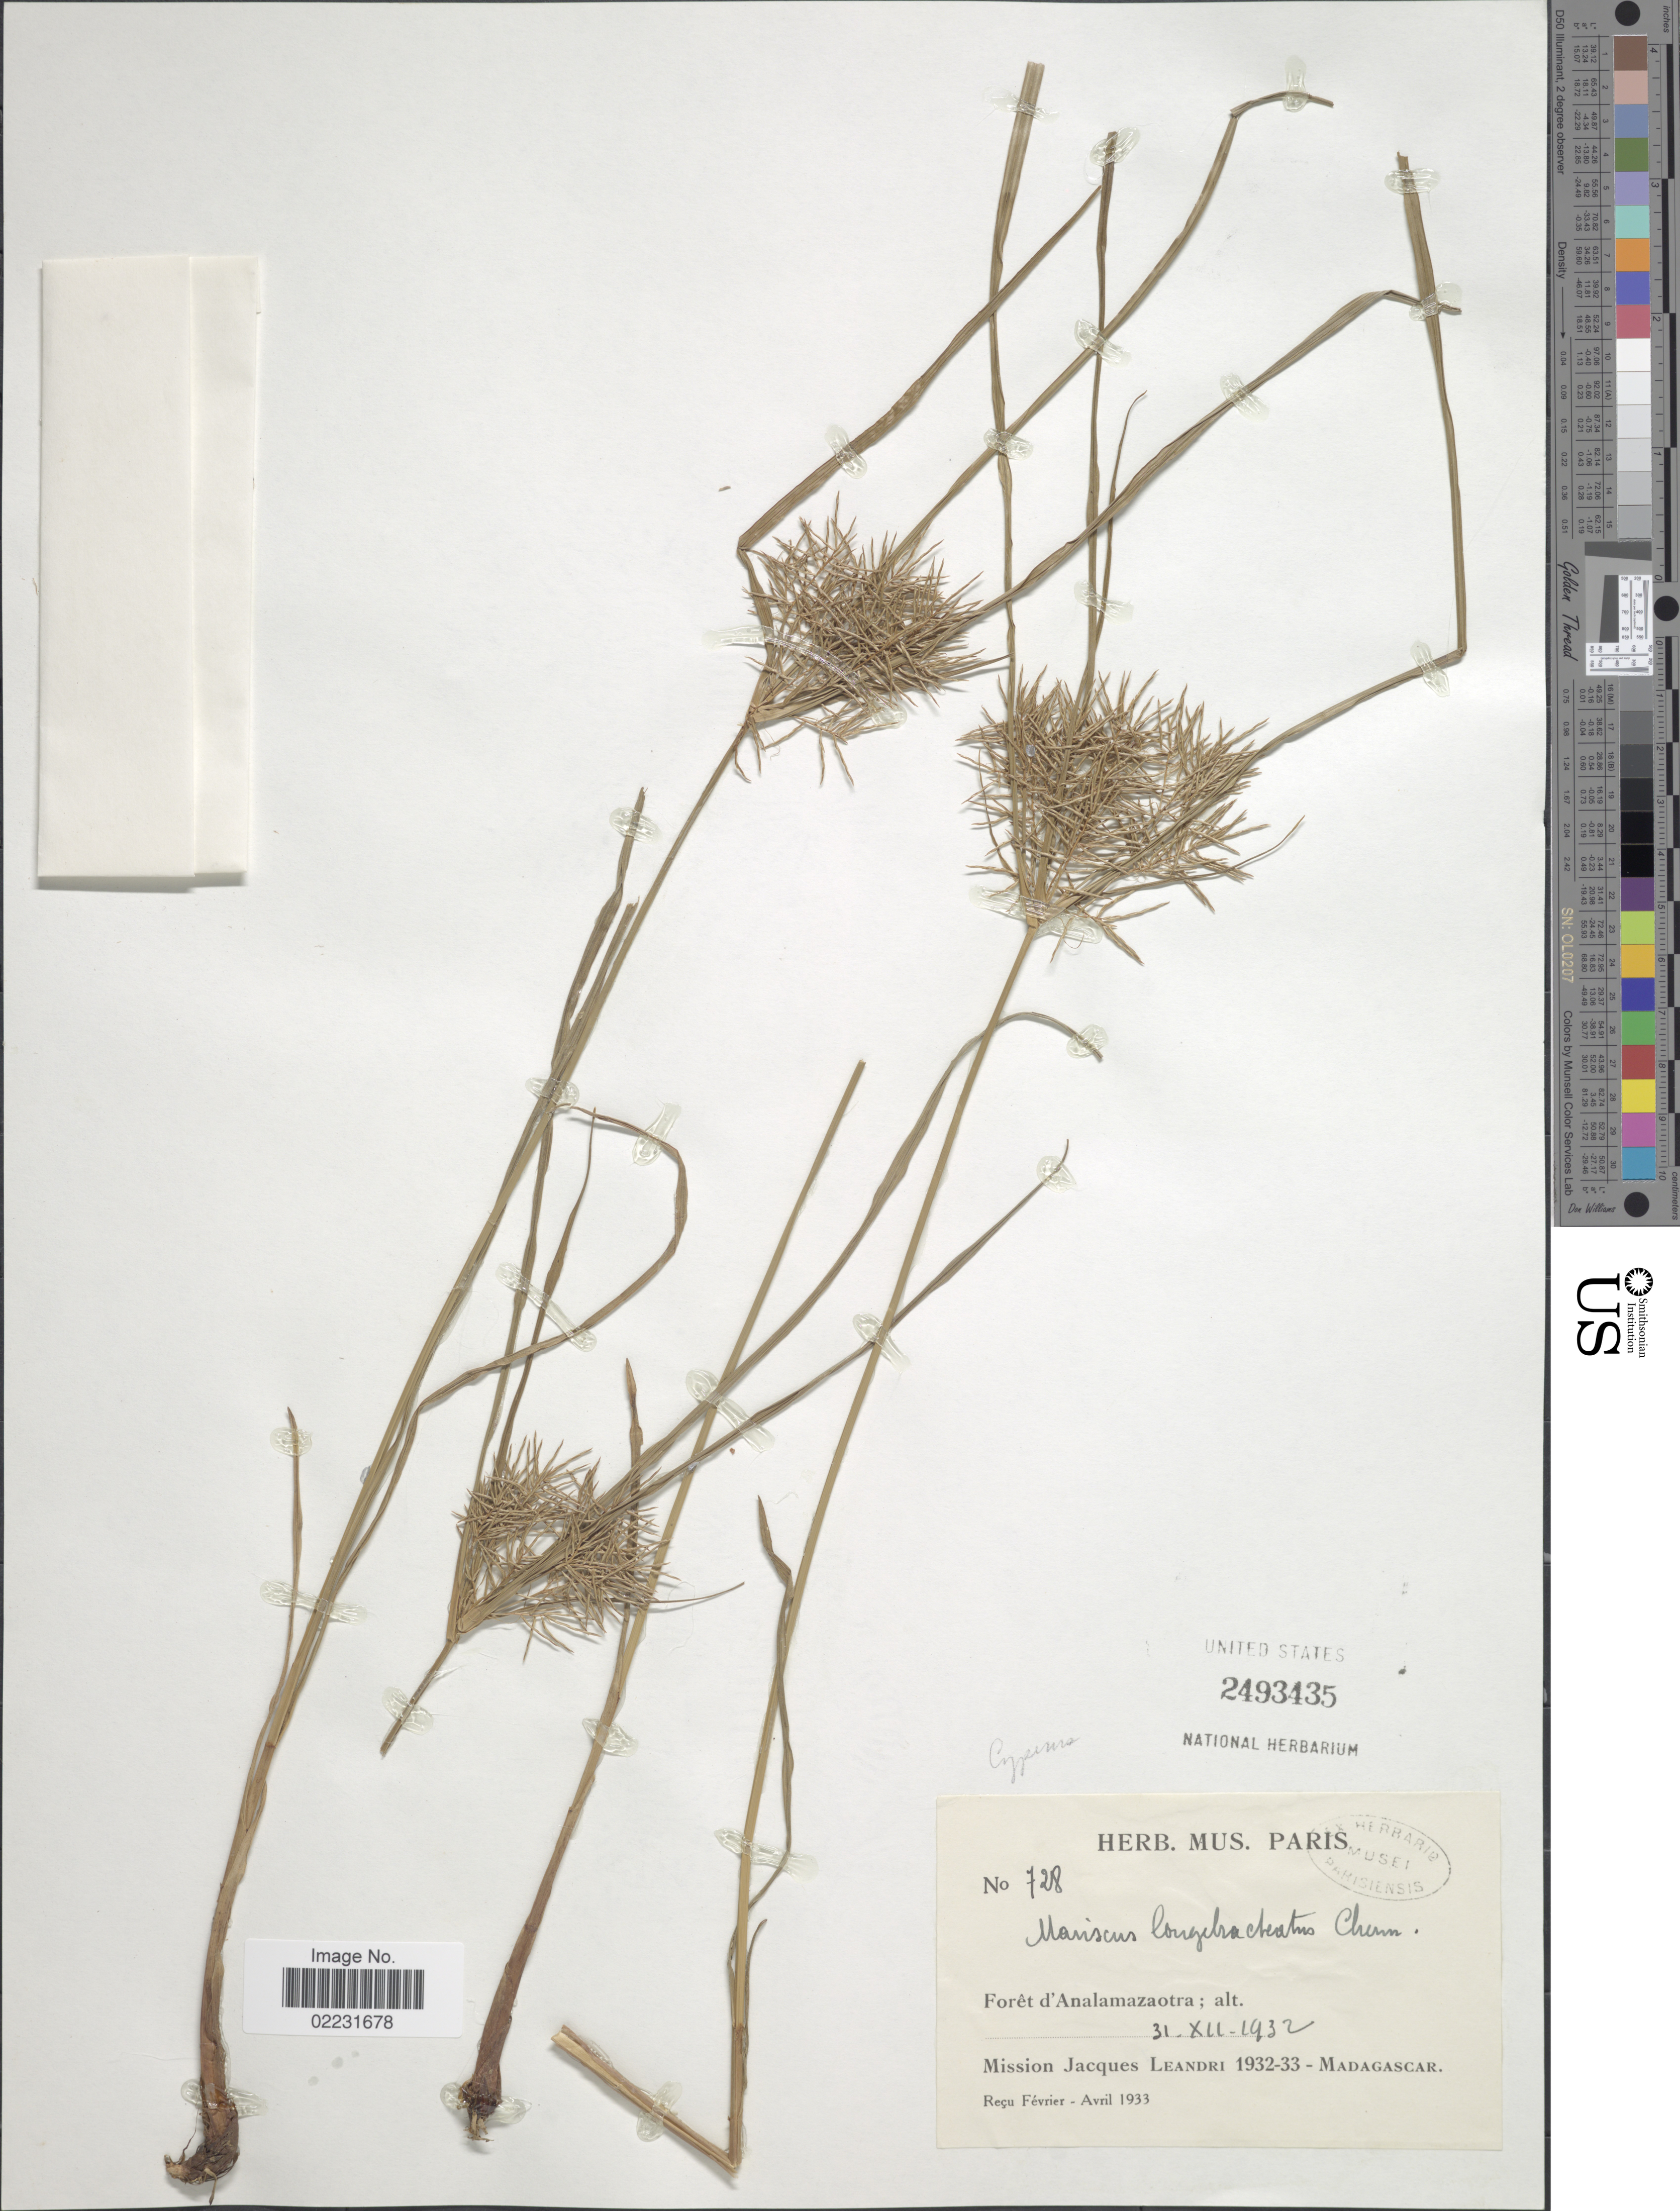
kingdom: Plantae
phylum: Tracheophyta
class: Liliopsida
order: Poales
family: Cyperaceae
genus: Cyperus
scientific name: Cyperus distans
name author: L. f.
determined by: Strong, Mark T., (BOT), Smithsonian Institution - National Museum of Natural History (UNITED STATES)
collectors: J. Leandri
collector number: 728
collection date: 1932-12-31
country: Madagascar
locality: Foret d'Analamazaotra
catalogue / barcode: US 2493435